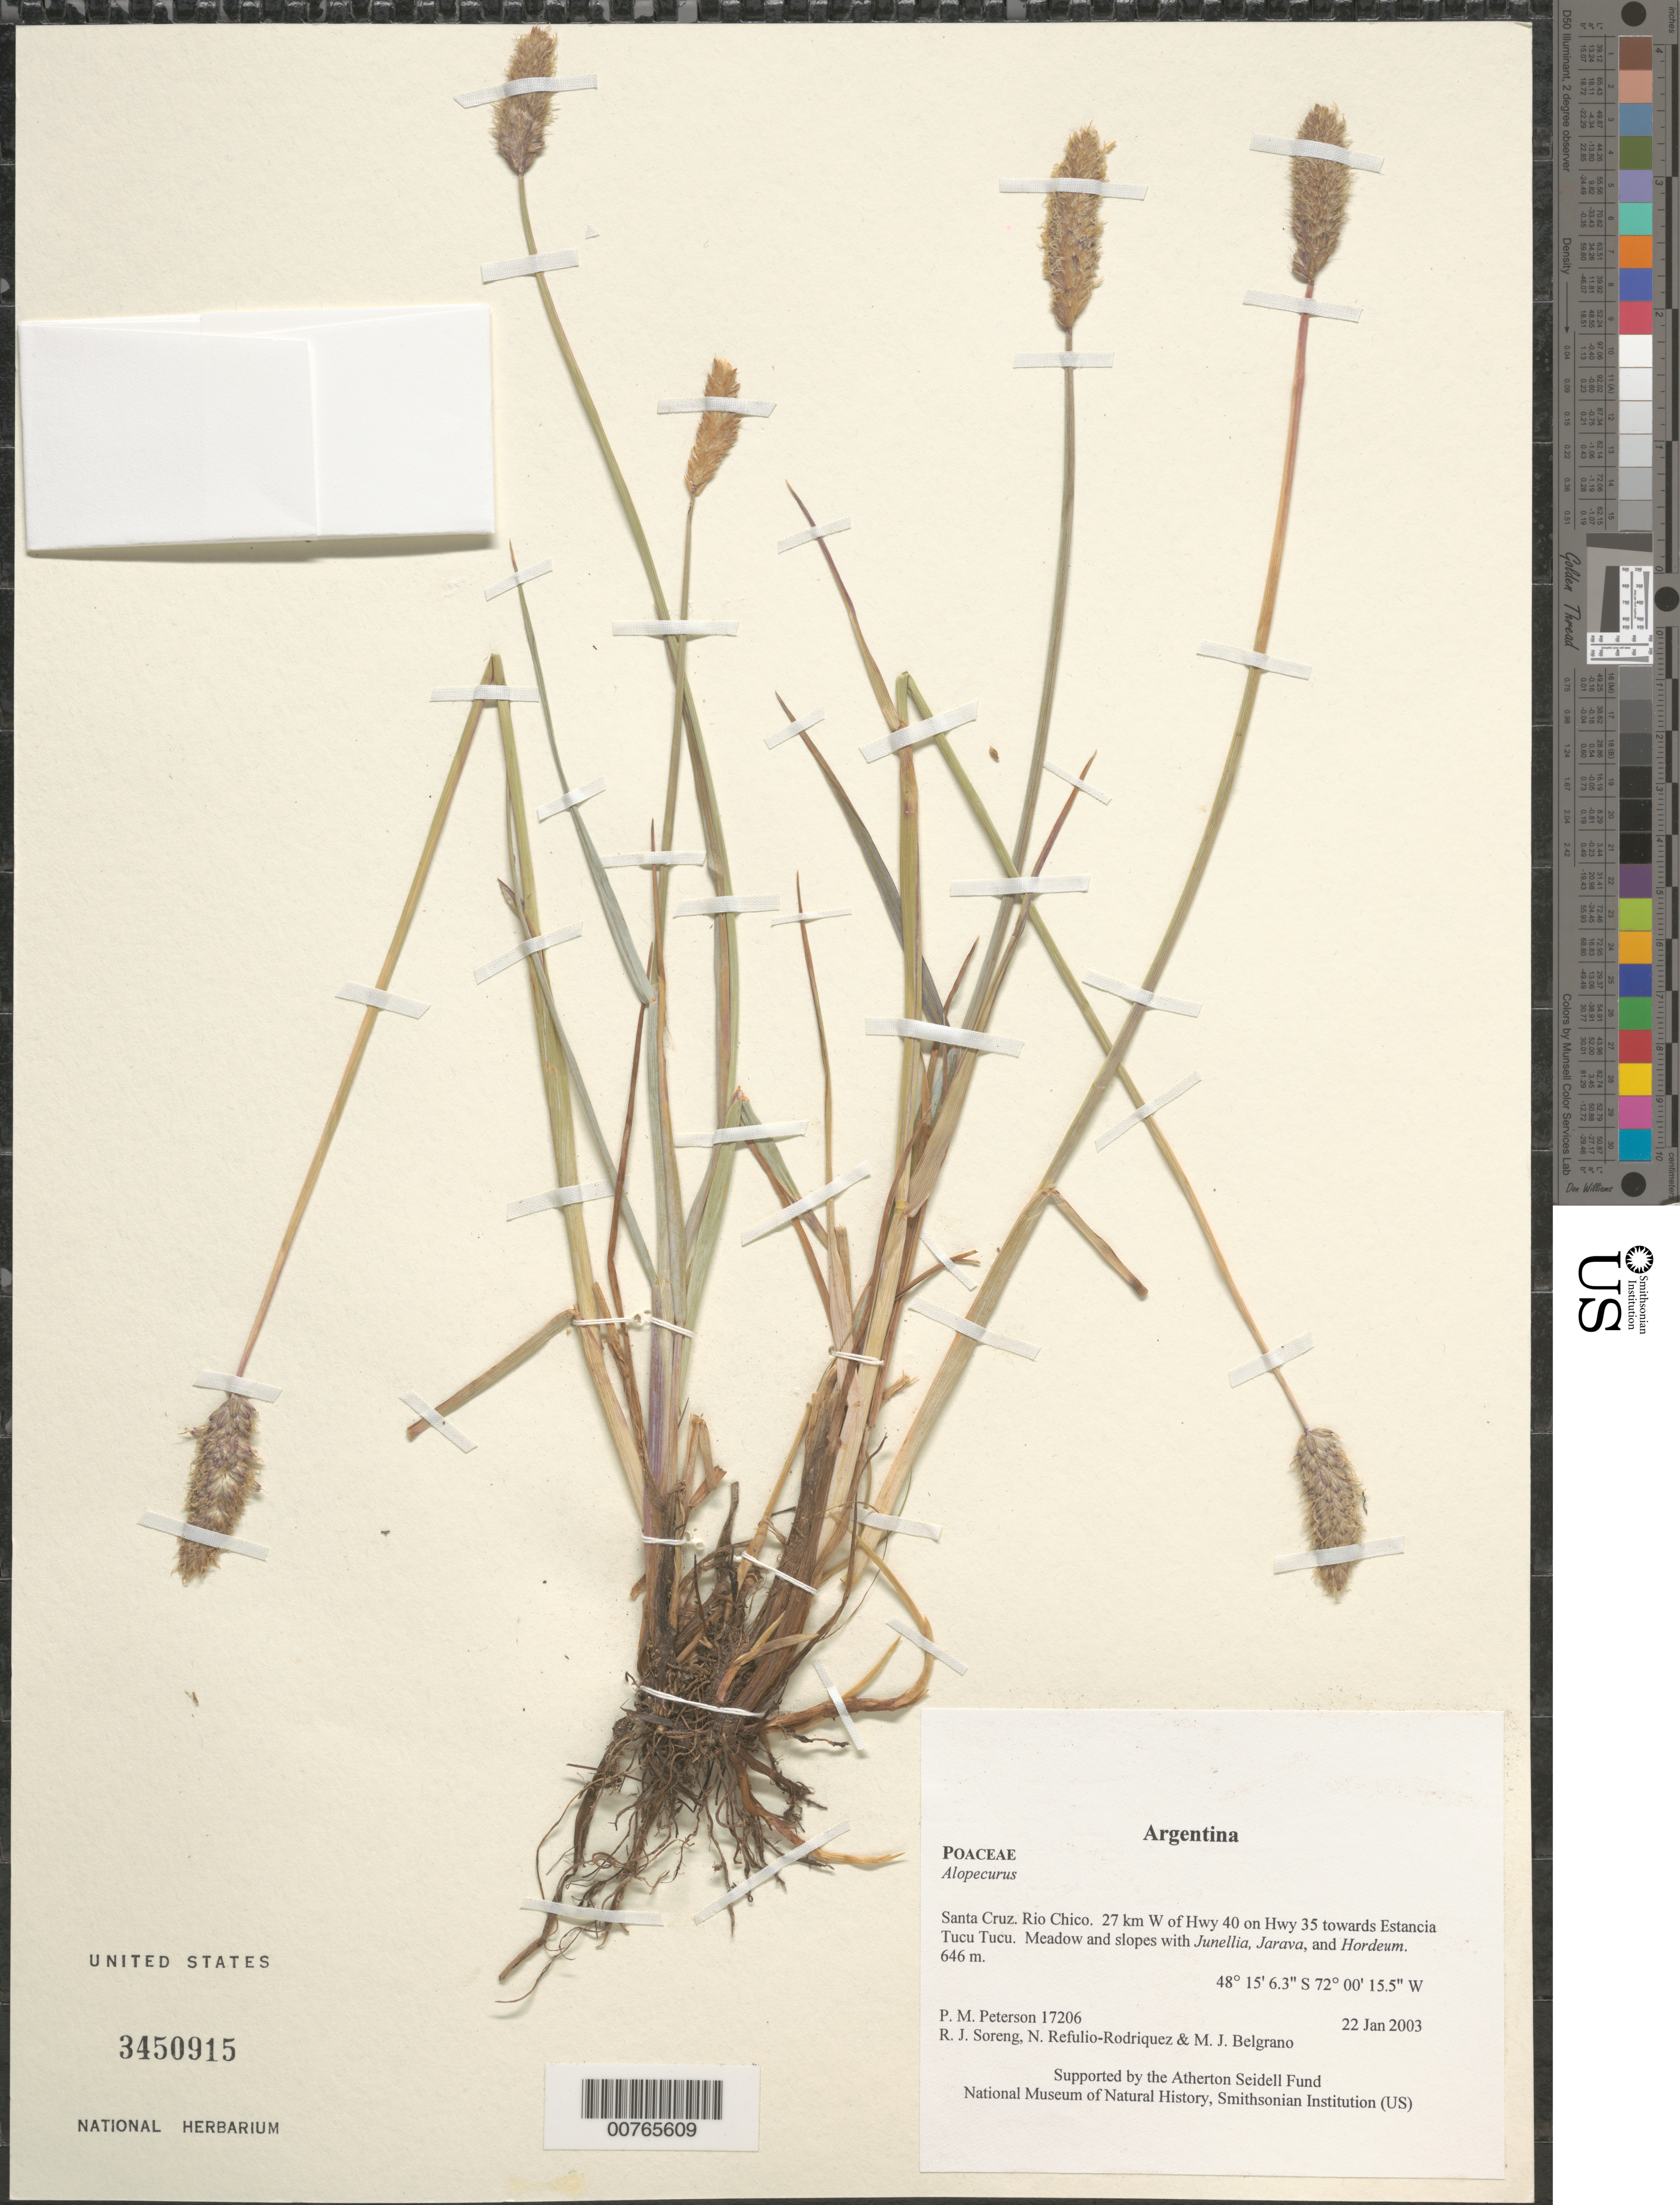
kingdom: Plantae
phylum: Tracheophyta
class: Liliopsida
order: Poales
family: Poaceae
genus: Alopecurus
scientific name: Alopecurus sp.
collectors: P. M. Peterson, R. J. Soreng, N. Refulio-Rodríguez & M. Belgrano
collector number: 17206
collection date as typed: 22 Jan 2003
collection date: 2003-01-22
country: Argentina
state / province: Santa Cruz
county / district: Rio Chico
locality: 27 km W of Hwy 40 on Hwy 35 towards Estancia Tucu Tucu. Meadow and slopes with Junellia, Jarava, and Hordeum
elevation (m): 646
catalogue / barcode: US 3450915